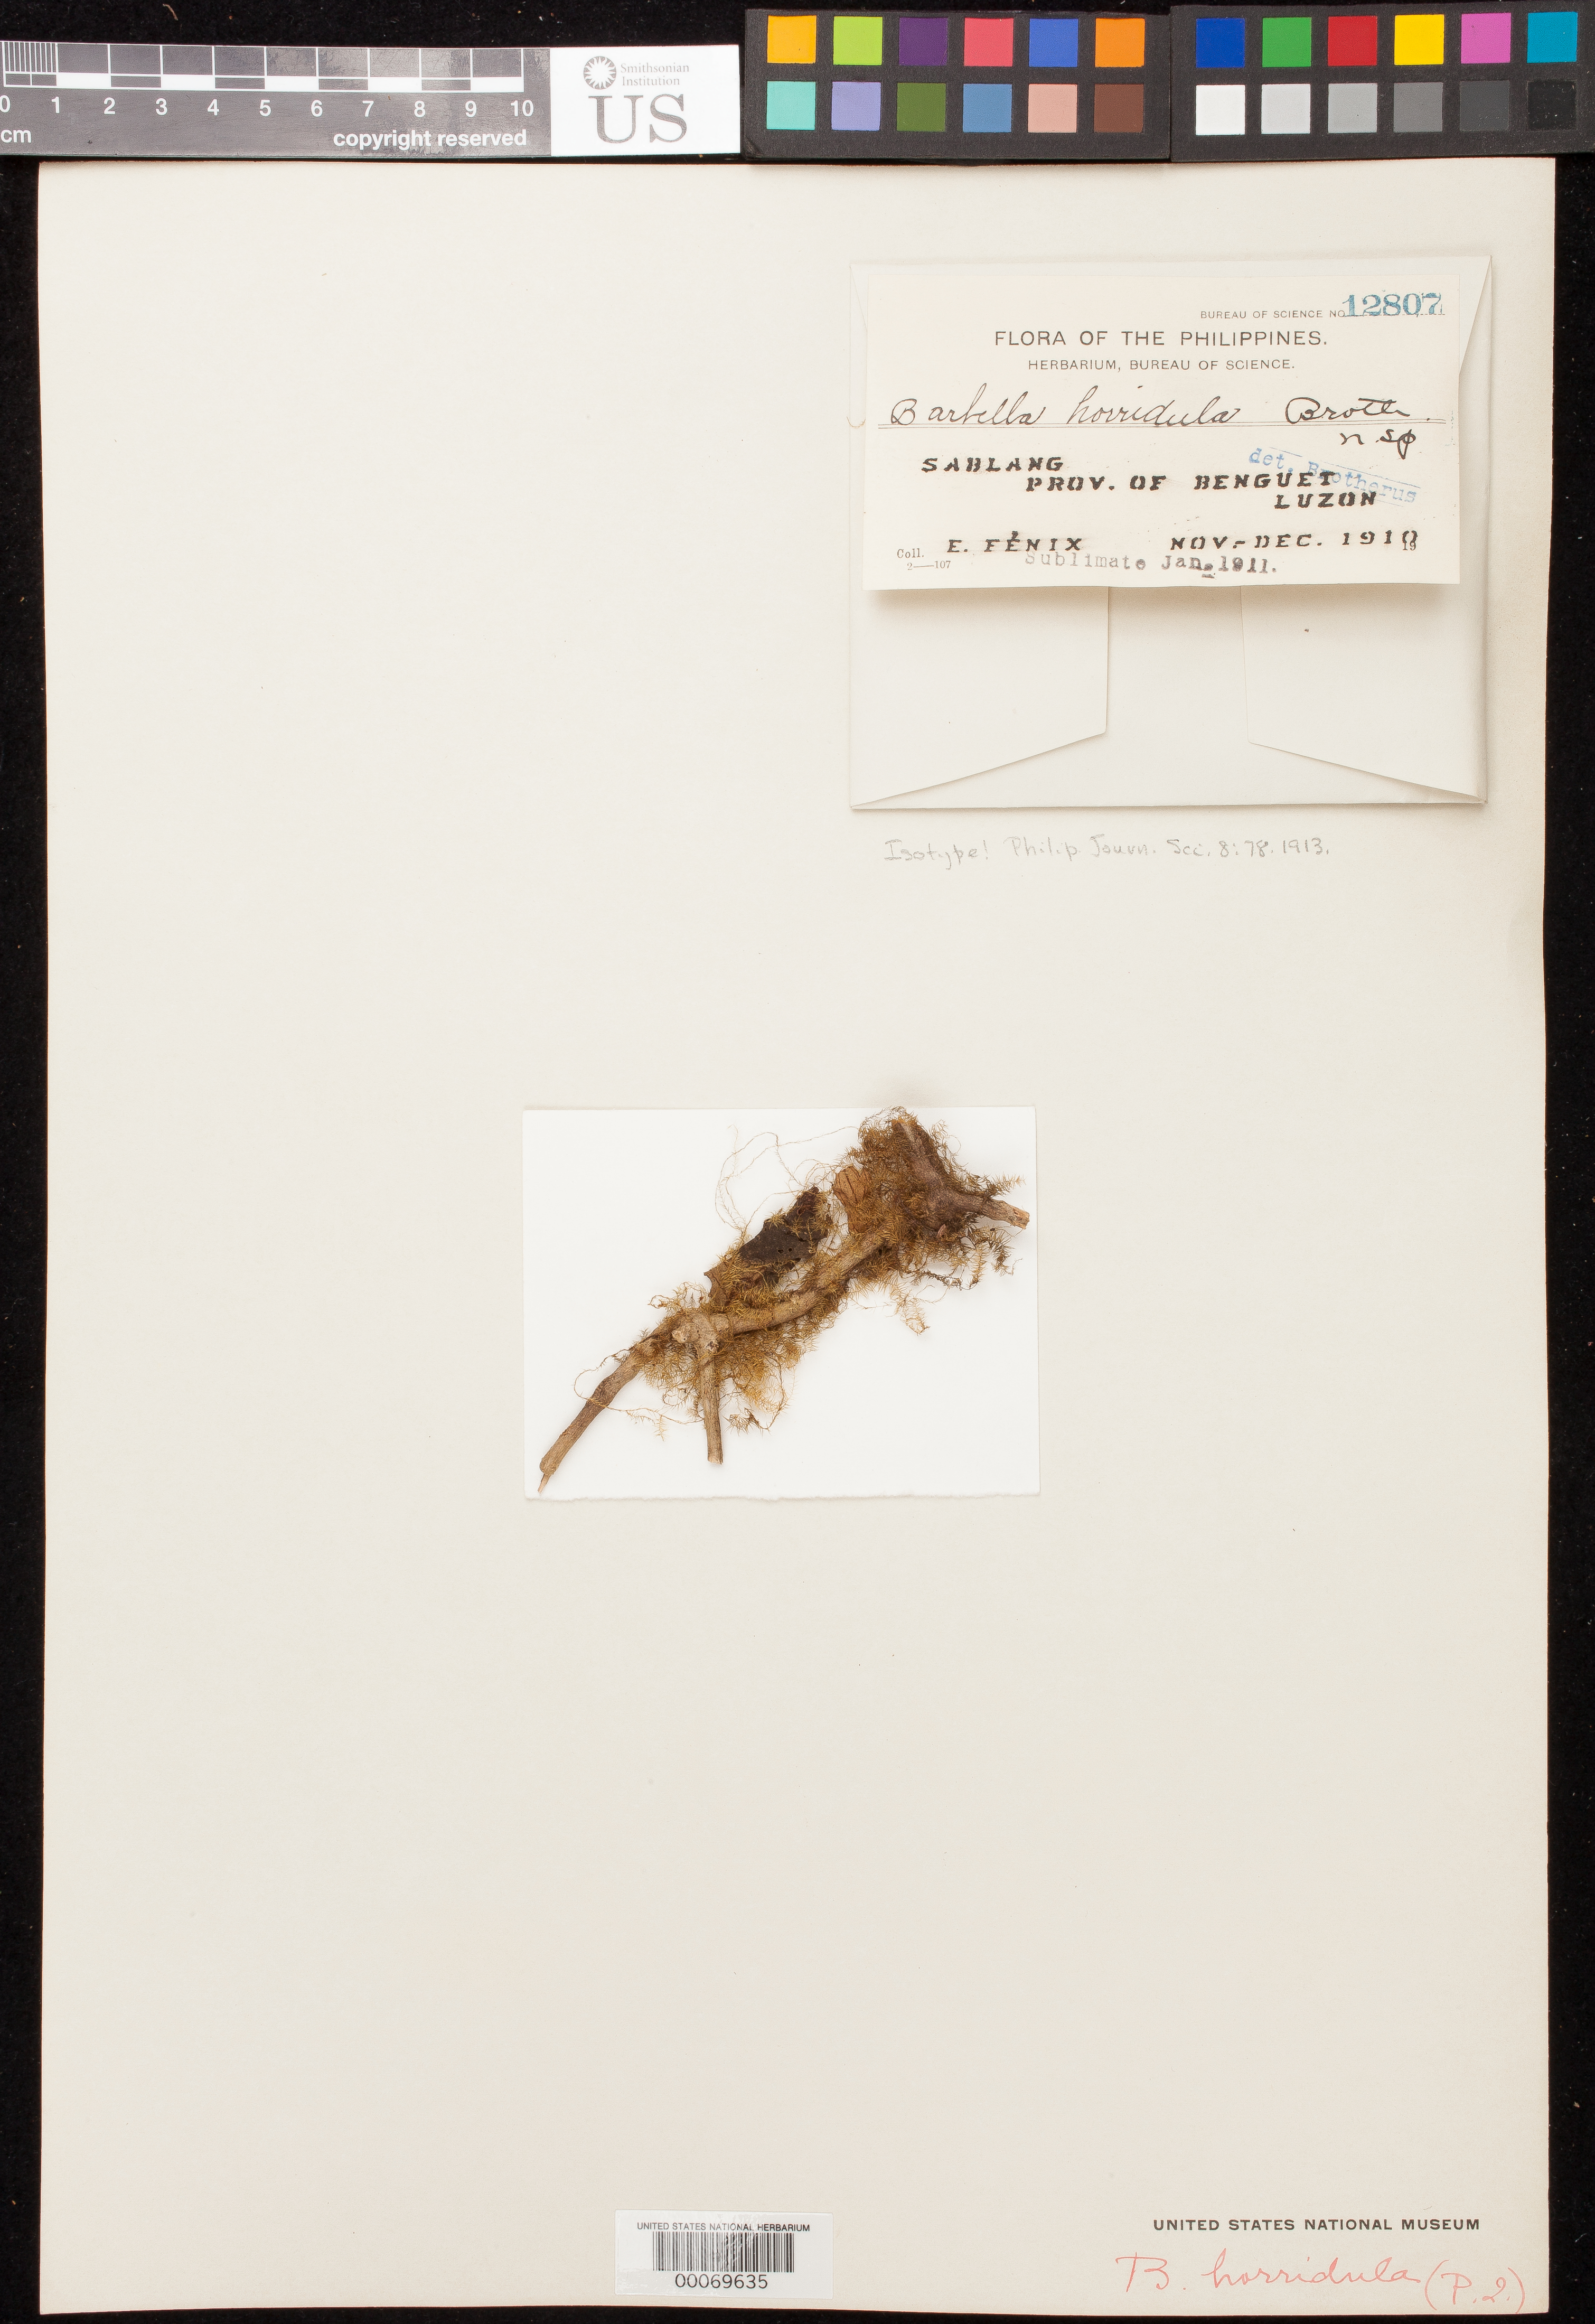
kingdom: Plantae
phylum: Bryophyta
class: Bryopsida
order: Hypnales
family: Meteoriaceae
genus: Barbella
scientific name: Barbella horridula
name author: Broth.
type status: Isotype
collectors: E. Fenix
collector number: Bur. Sci. 12807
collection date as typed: Nov 1910 to -- Dec 1910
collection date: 1910-11/1910-12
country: Philippines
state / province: Cordillera (Administrative Region)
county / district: Benguet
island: Luzon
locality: Sablang.